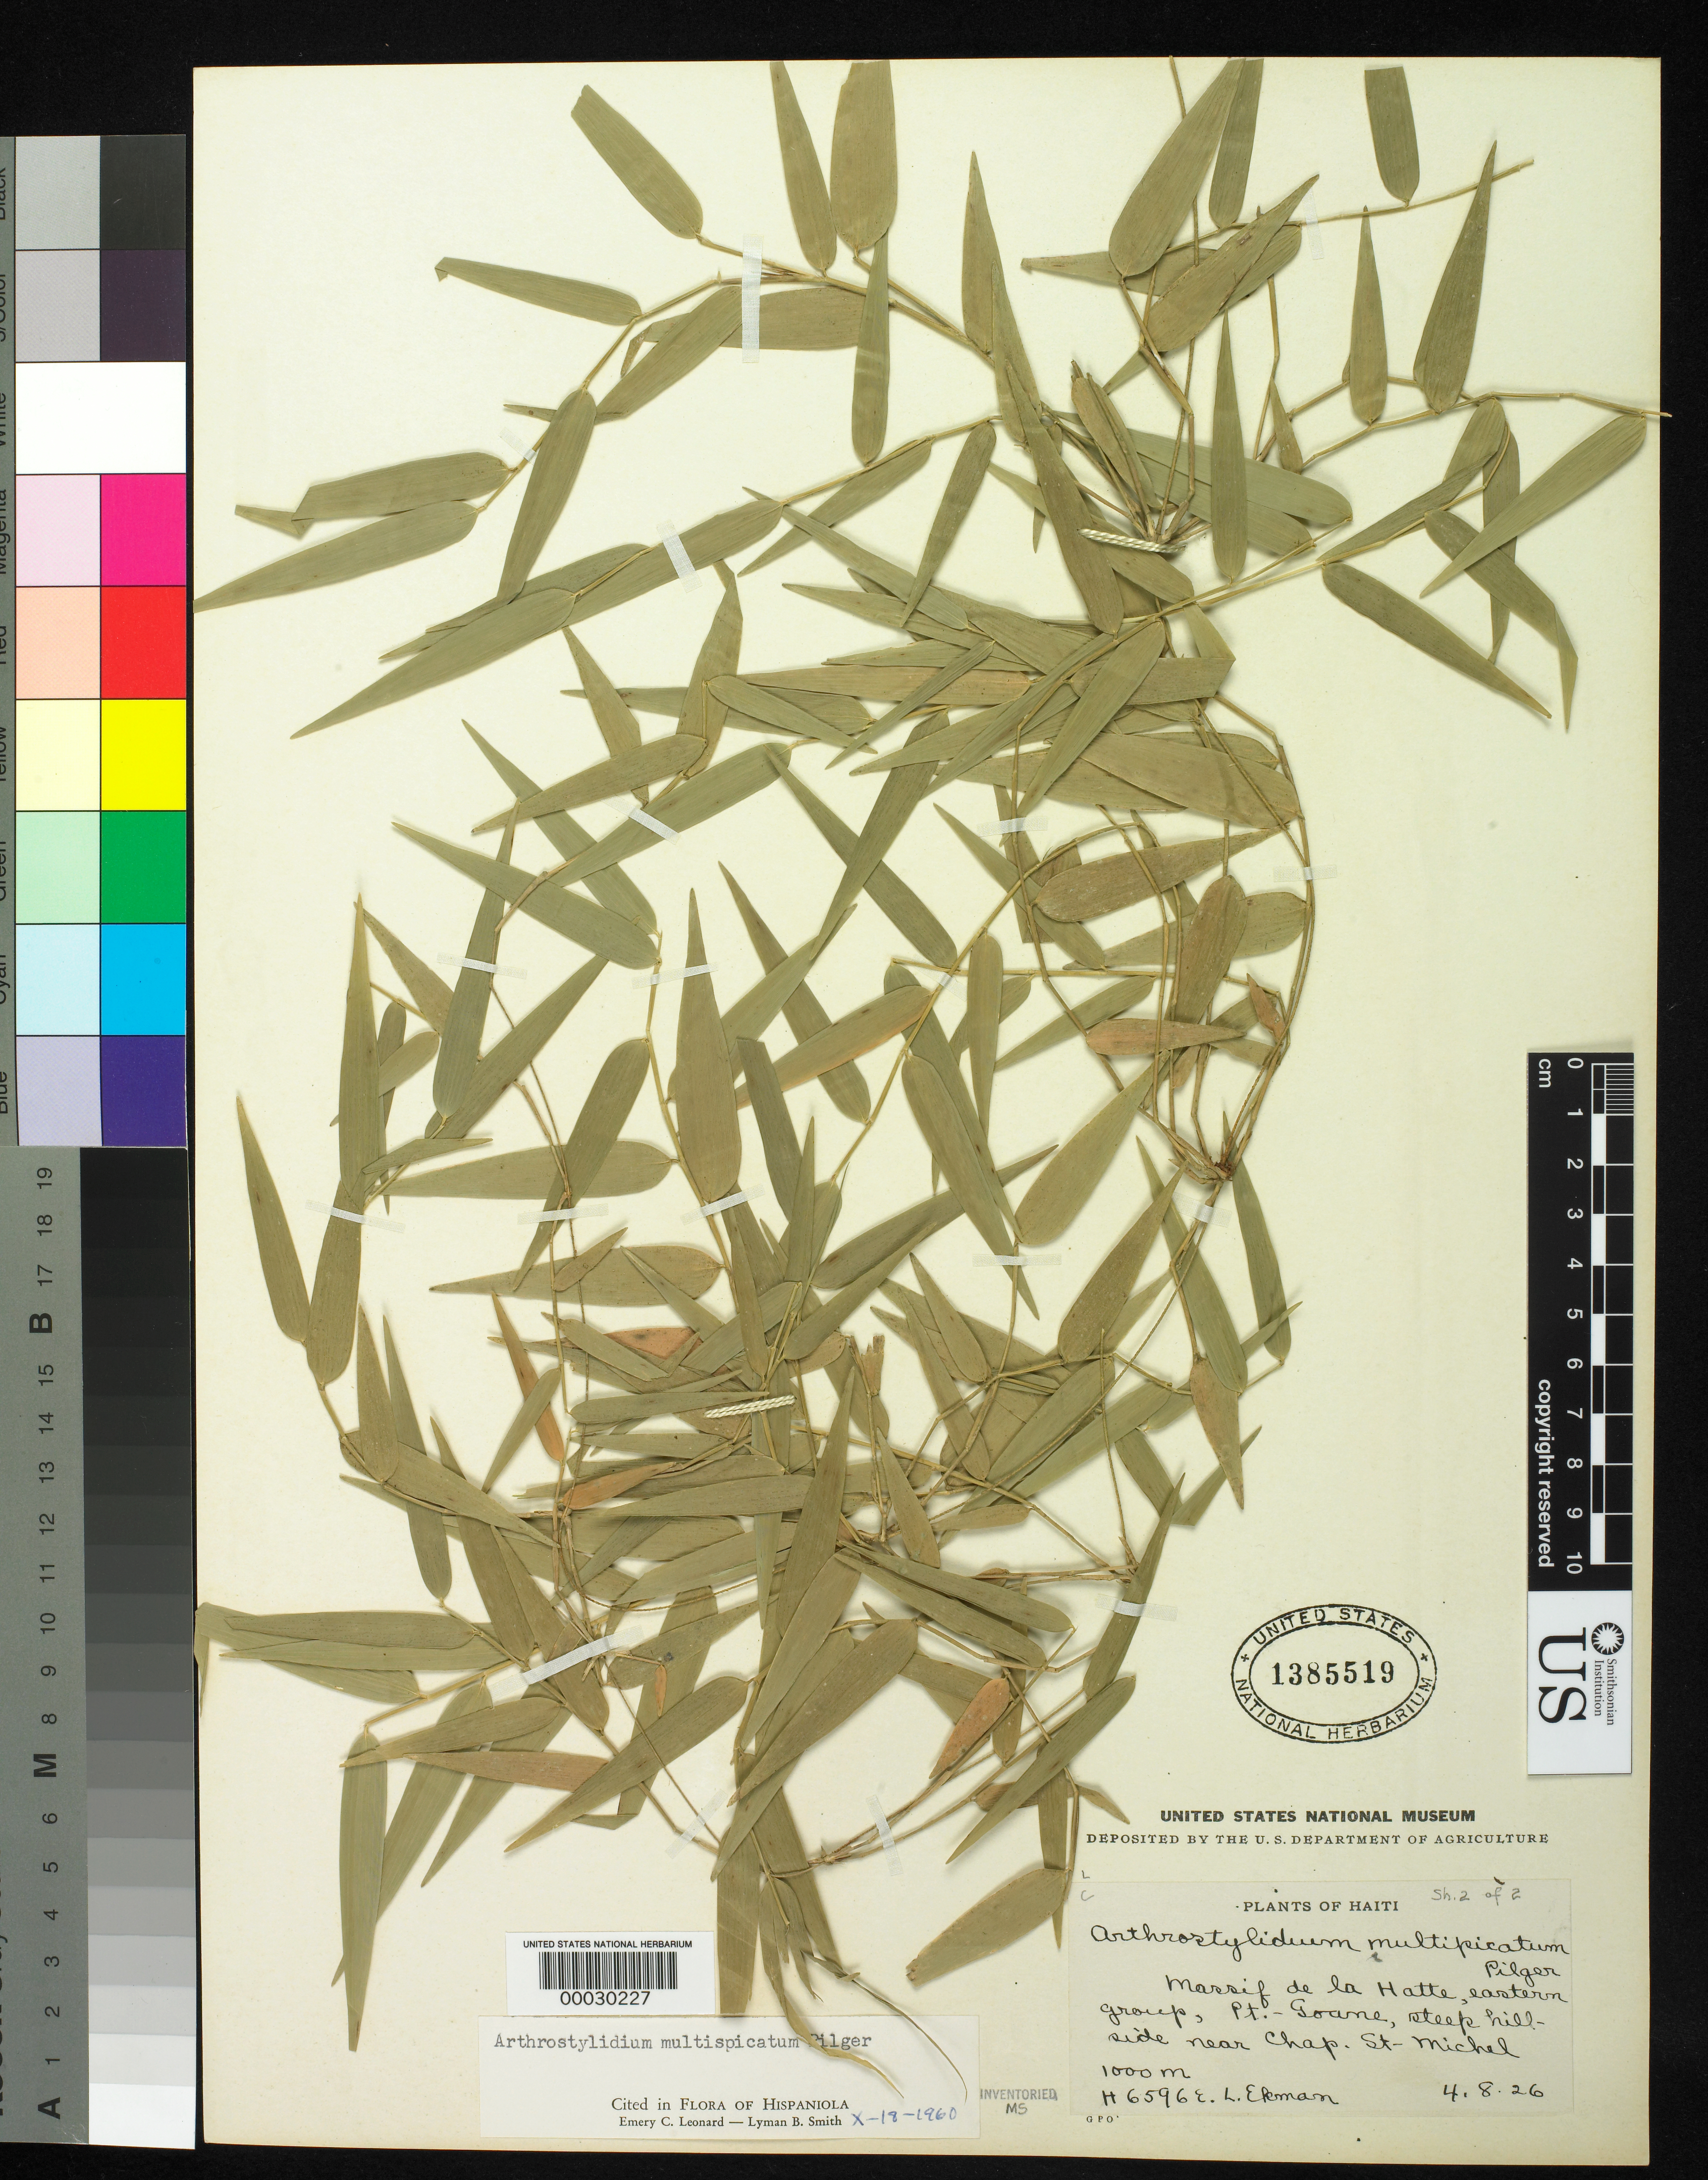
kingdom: Plantae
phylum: Tracheophyta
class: Liliopsida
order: Poales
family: Poaceae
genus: Arthrostylidium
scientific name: Arthrostylidium obtusatum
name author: Pilg. in Urb.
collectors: E. L. Ekman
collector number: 6596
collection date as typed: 04 Aug 1926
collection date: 1926-08-04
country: Haiti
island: Hispaniola Island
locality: Massif de la selle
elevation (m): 1000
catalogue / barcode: US 1385519